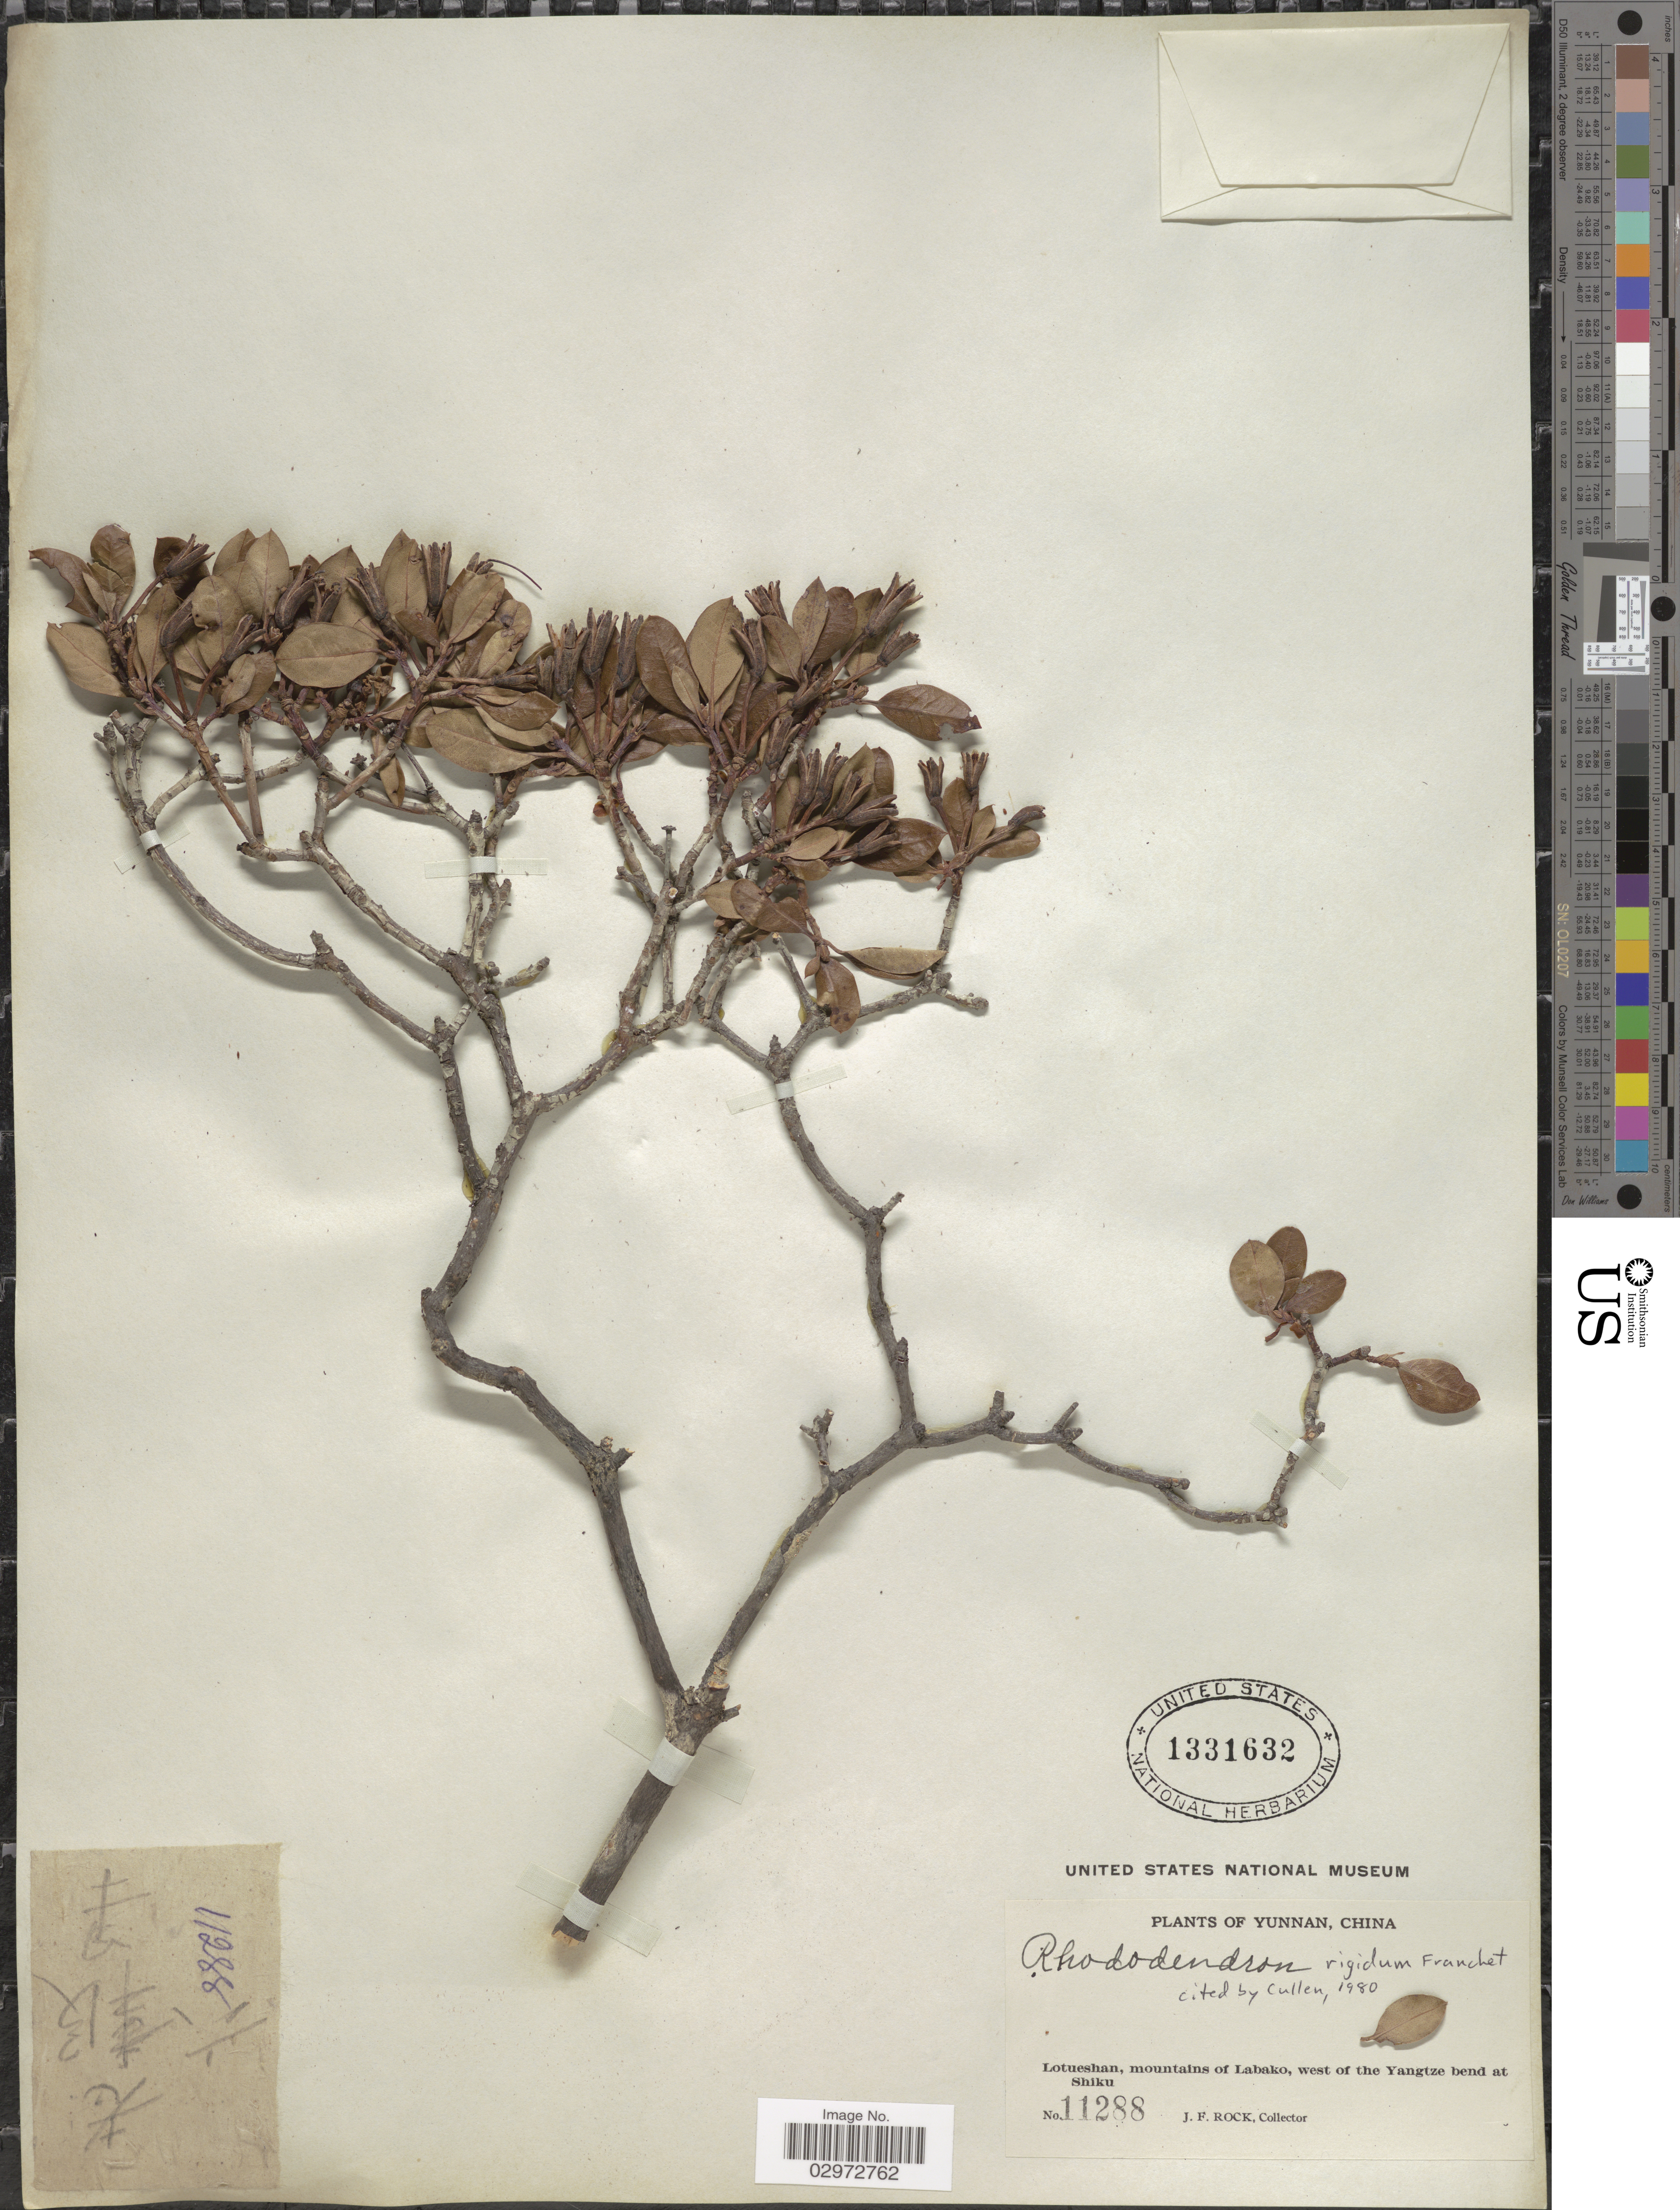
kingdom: Plantae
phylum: Tracheophyta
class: Magnoliopsida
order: Ericales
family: Ericaceae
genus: Rhododendron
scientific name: Rhododendron rigidum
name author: Franch.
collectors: J. Rock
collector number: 11288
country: China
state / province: Yunnan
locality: Lotueshan, mountains of Labako, west of the Yangtze bend at Shiku.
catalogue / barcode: US 1331632